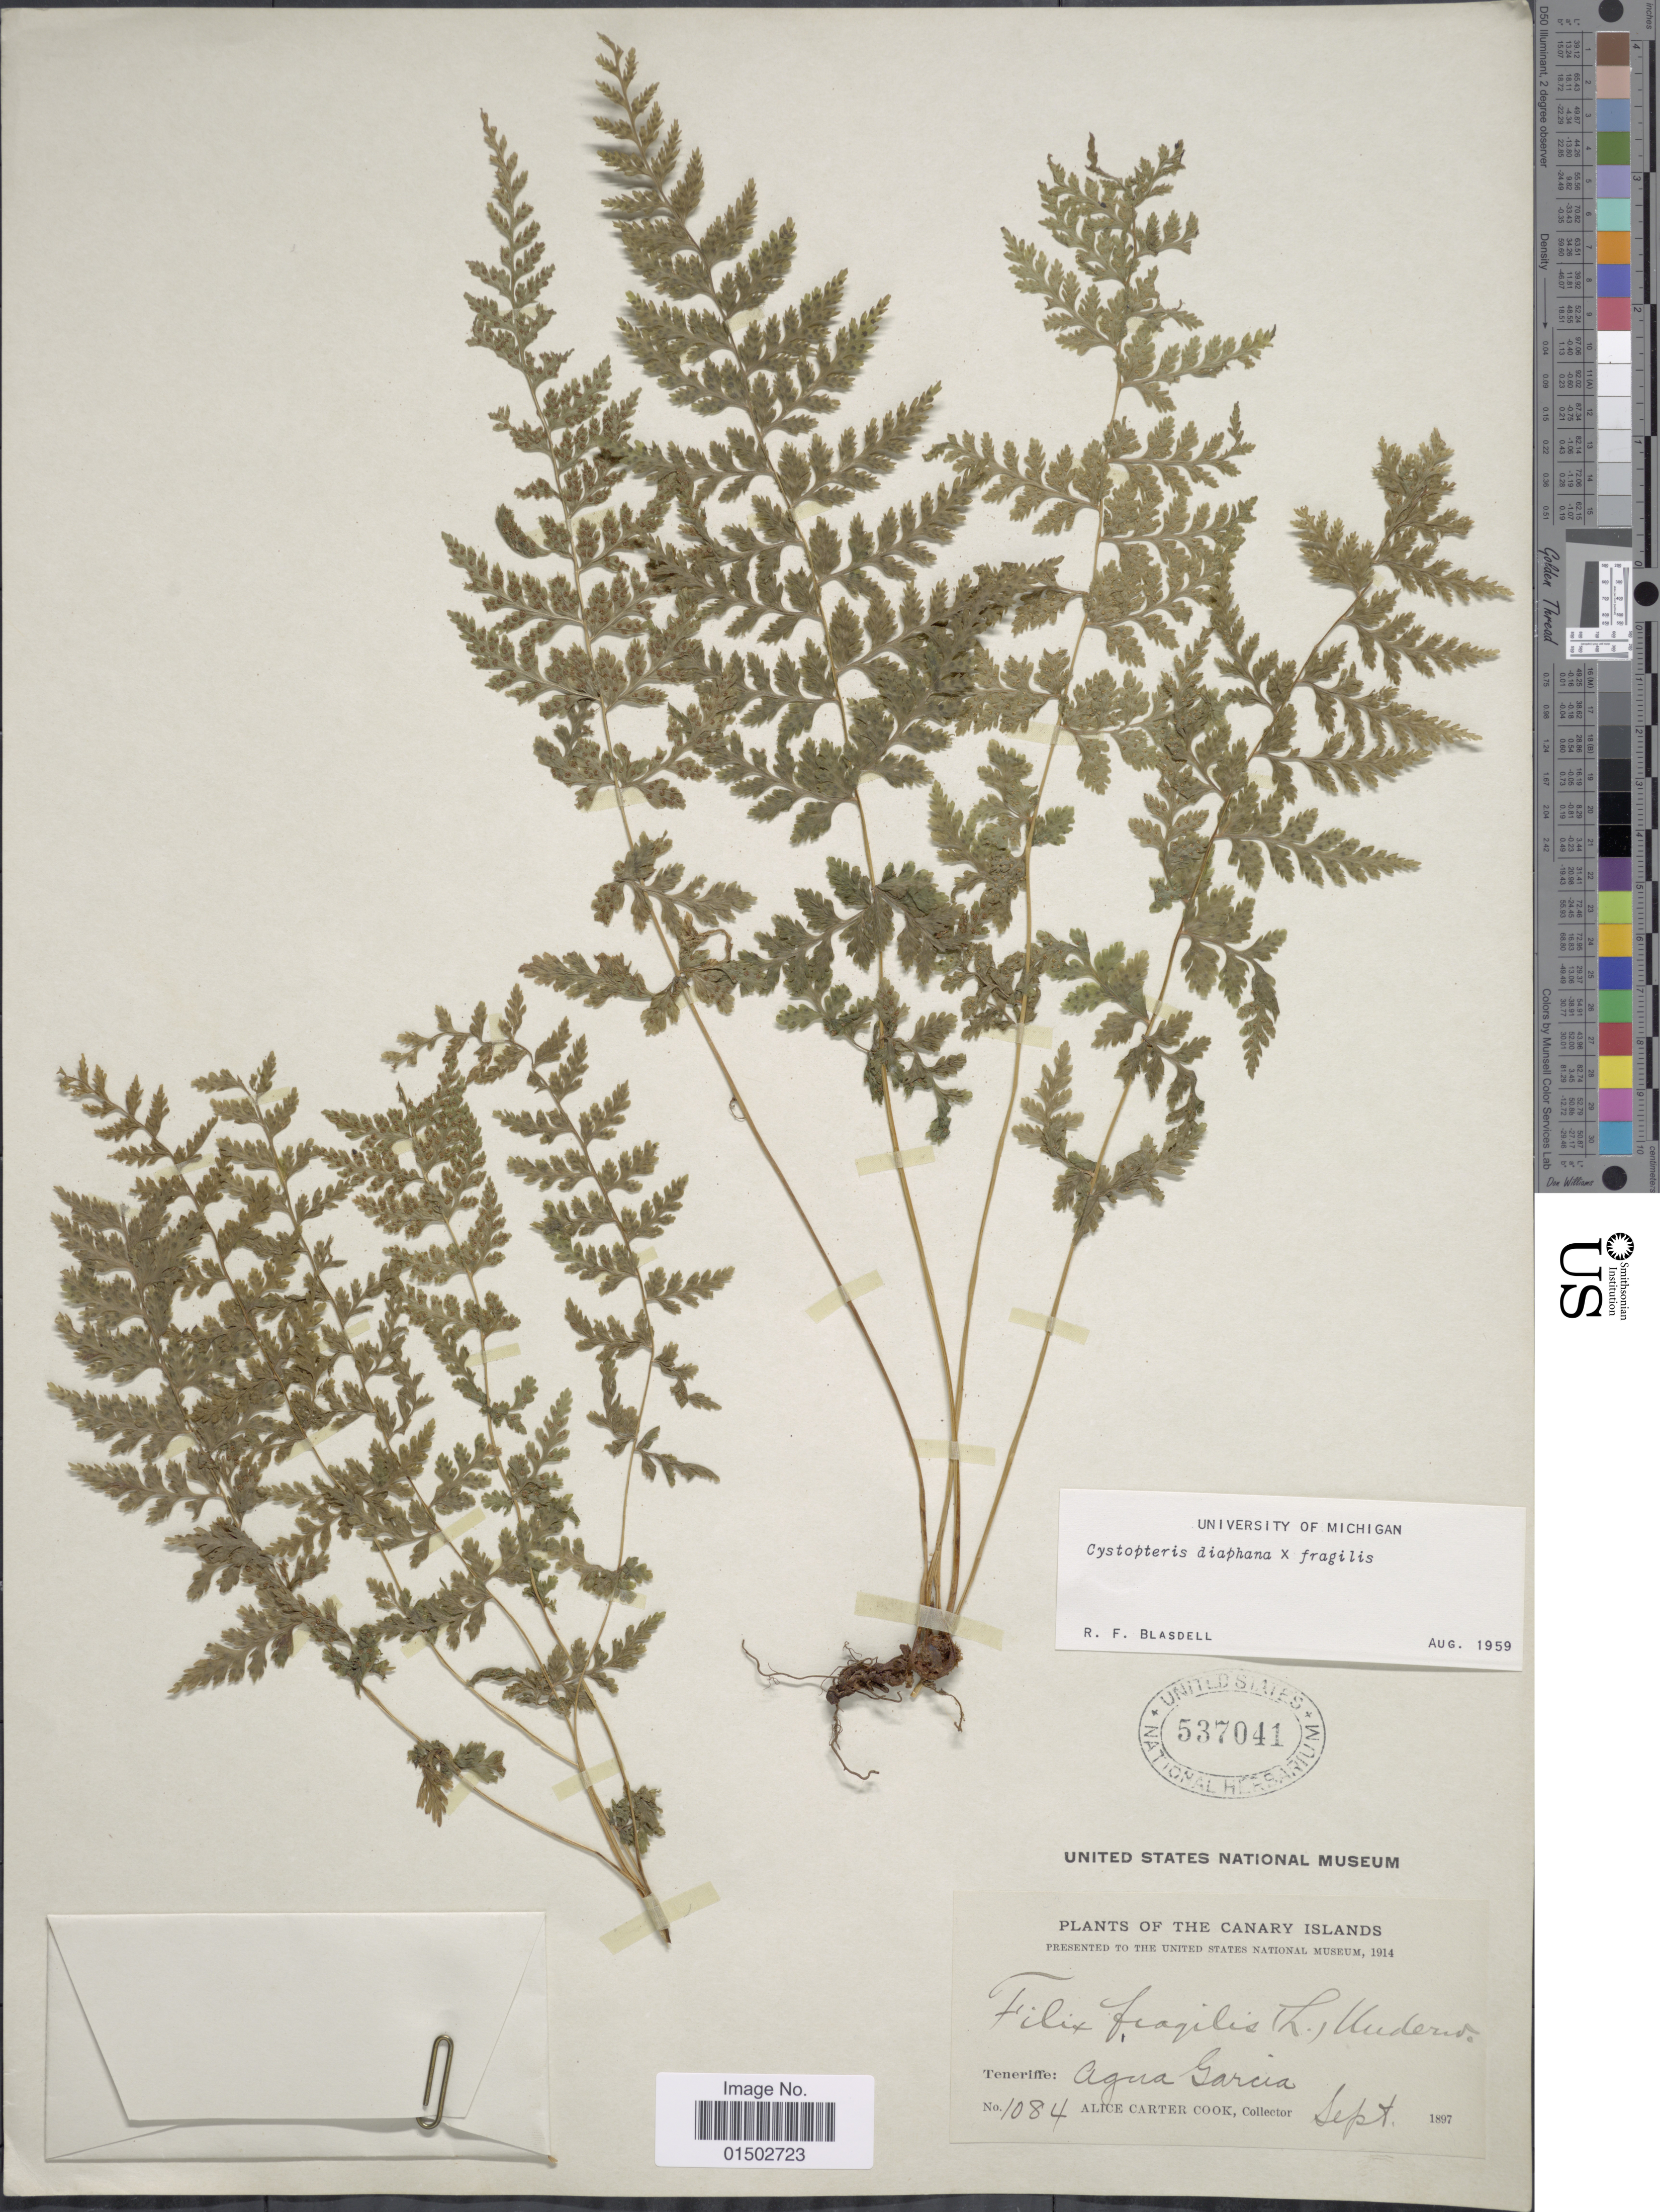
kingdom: Plantae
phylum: Tracheophyta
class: Polypodiopsida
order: Polypodiales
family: Cystopteridaceae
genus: Cystopteris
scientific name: Cystopteris diaphana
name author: (Bory) Blasdell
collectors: Alice C. Cook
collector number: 1084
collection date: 1897-09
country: Spain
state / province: Canarias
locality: Teneriffe: Agua Garcia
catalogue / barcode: US 537041